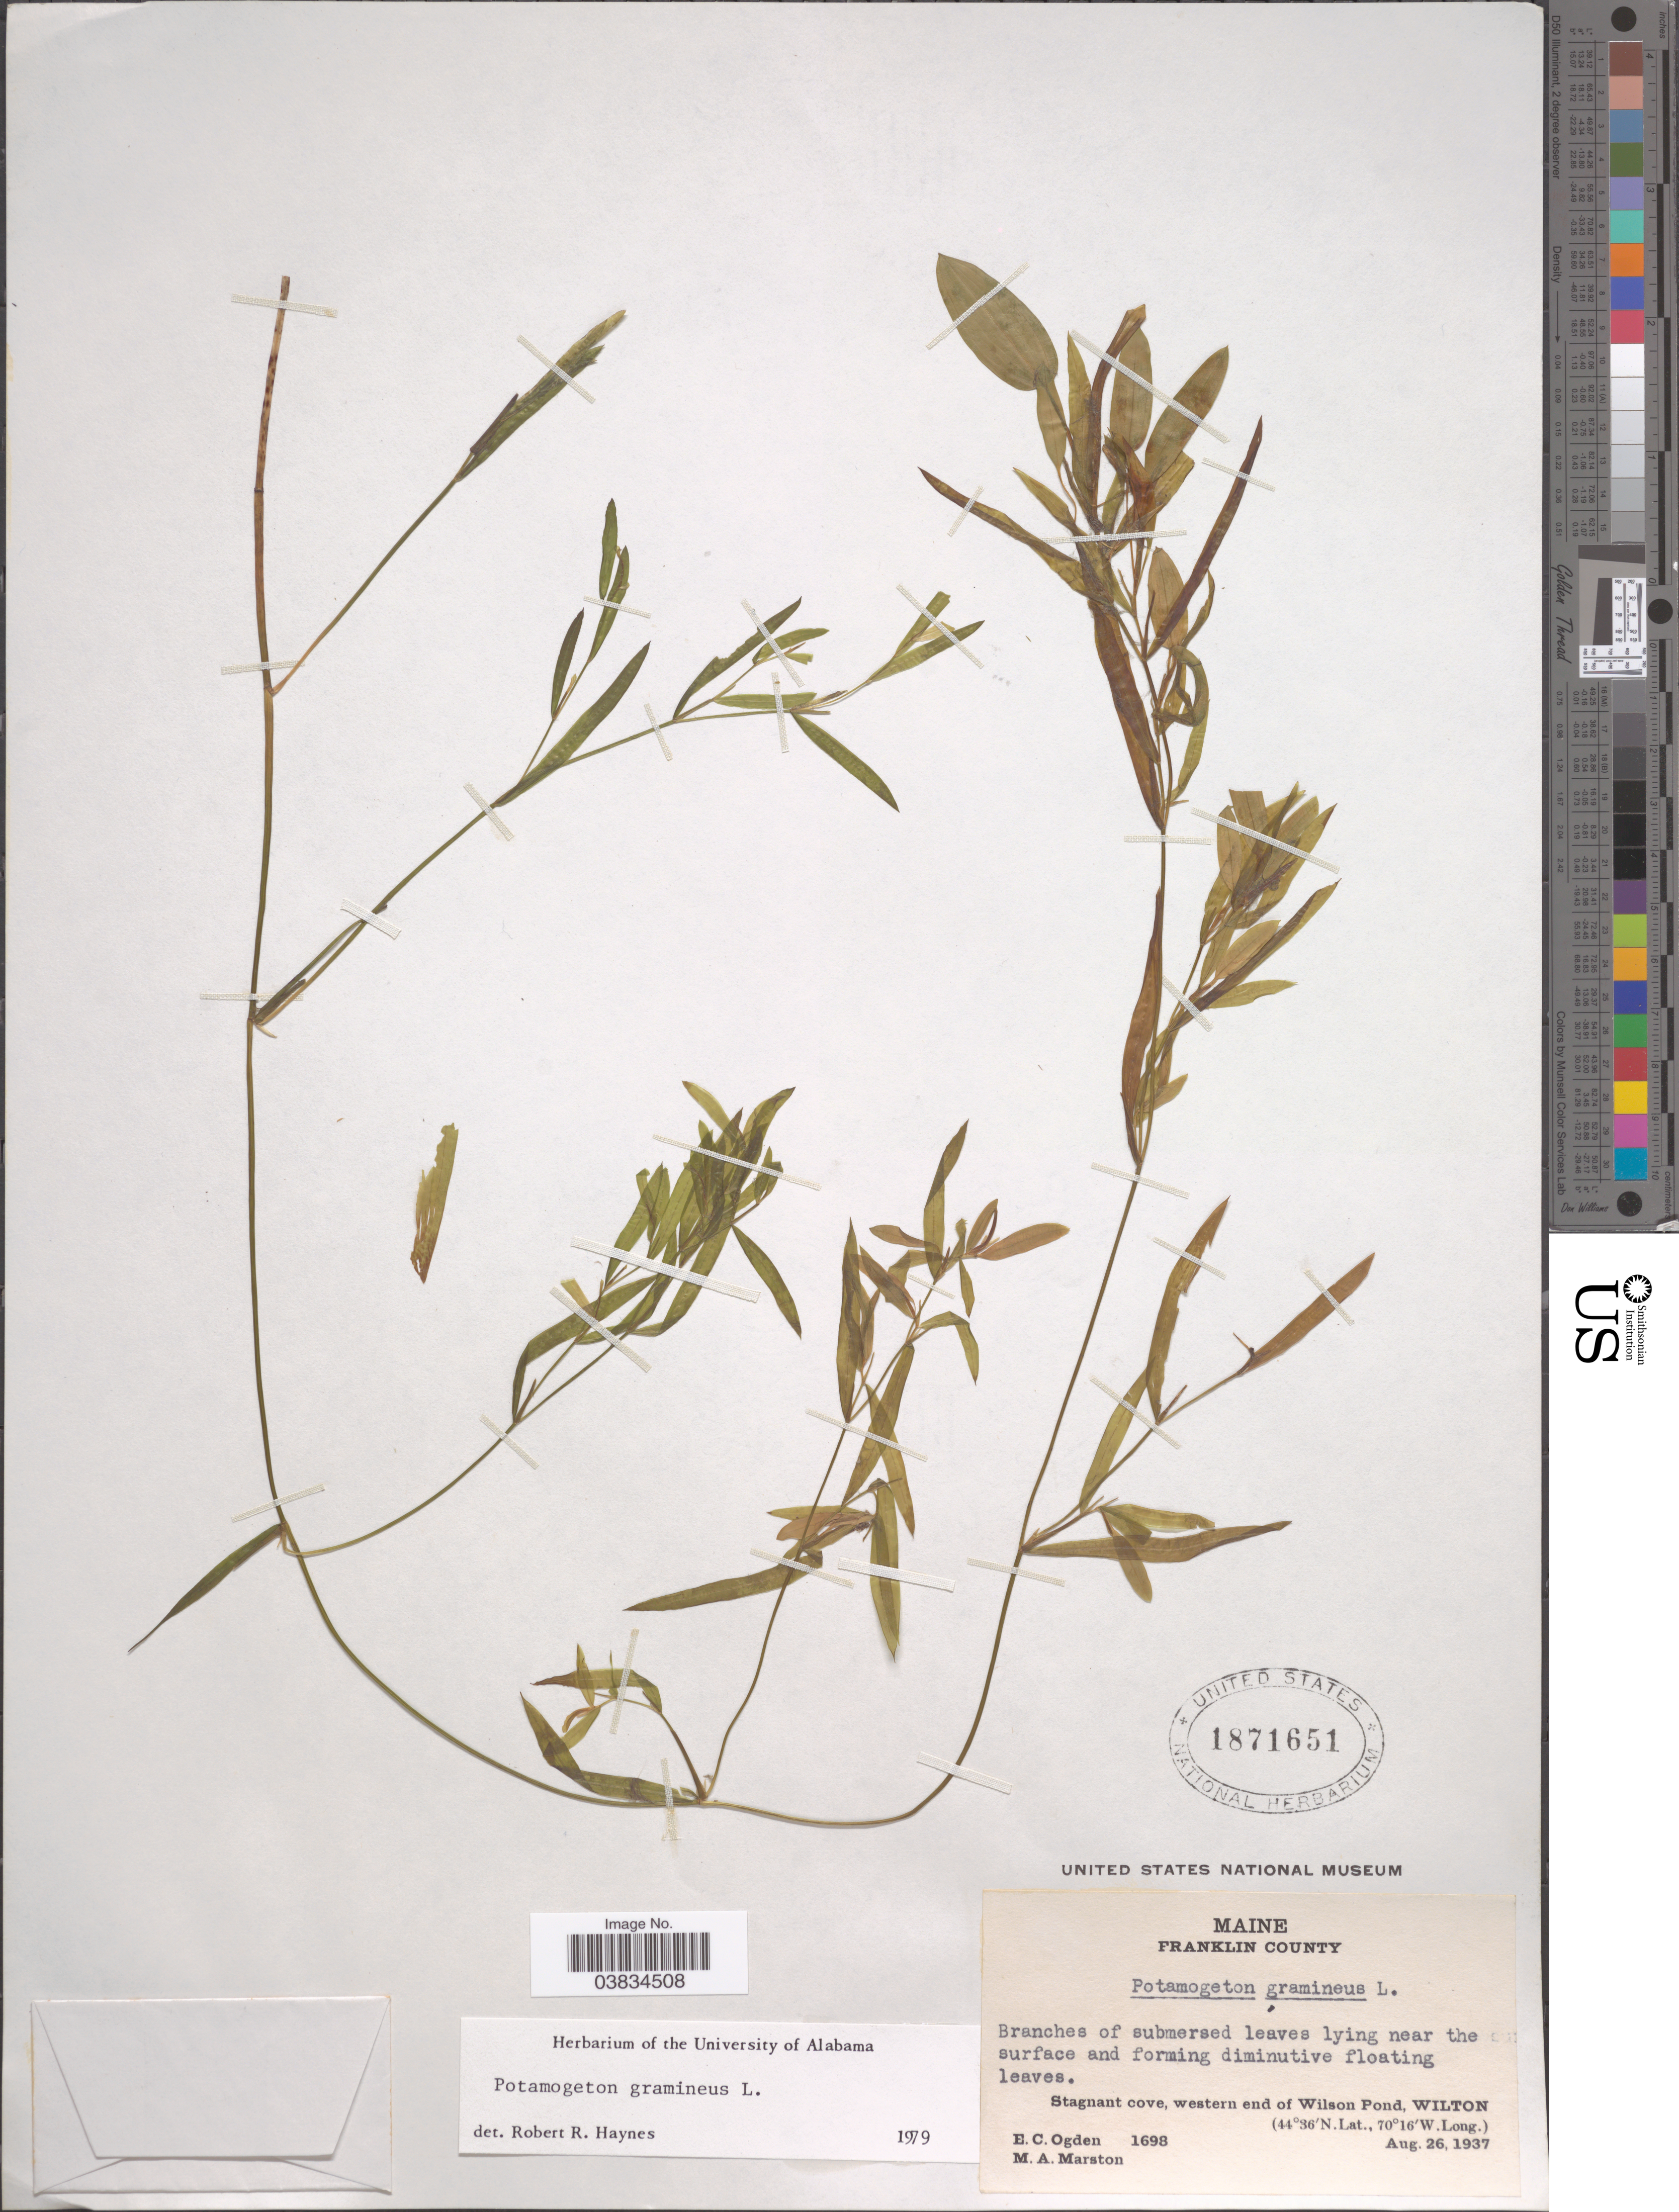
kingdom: Plantae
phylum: Tracheophyta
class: Liliopsida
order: Alismatales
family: Potamogetonaceae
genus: Potamogeton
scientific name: Potamogeton gramineus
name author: L.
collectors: E. Ogden & M. Marston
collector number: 1698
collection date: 1937-08-26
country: United States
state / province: Maine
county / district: Franklin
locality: Stagnant cove, western end of Wilson Pond, Wilton.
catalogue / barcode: US 1871651